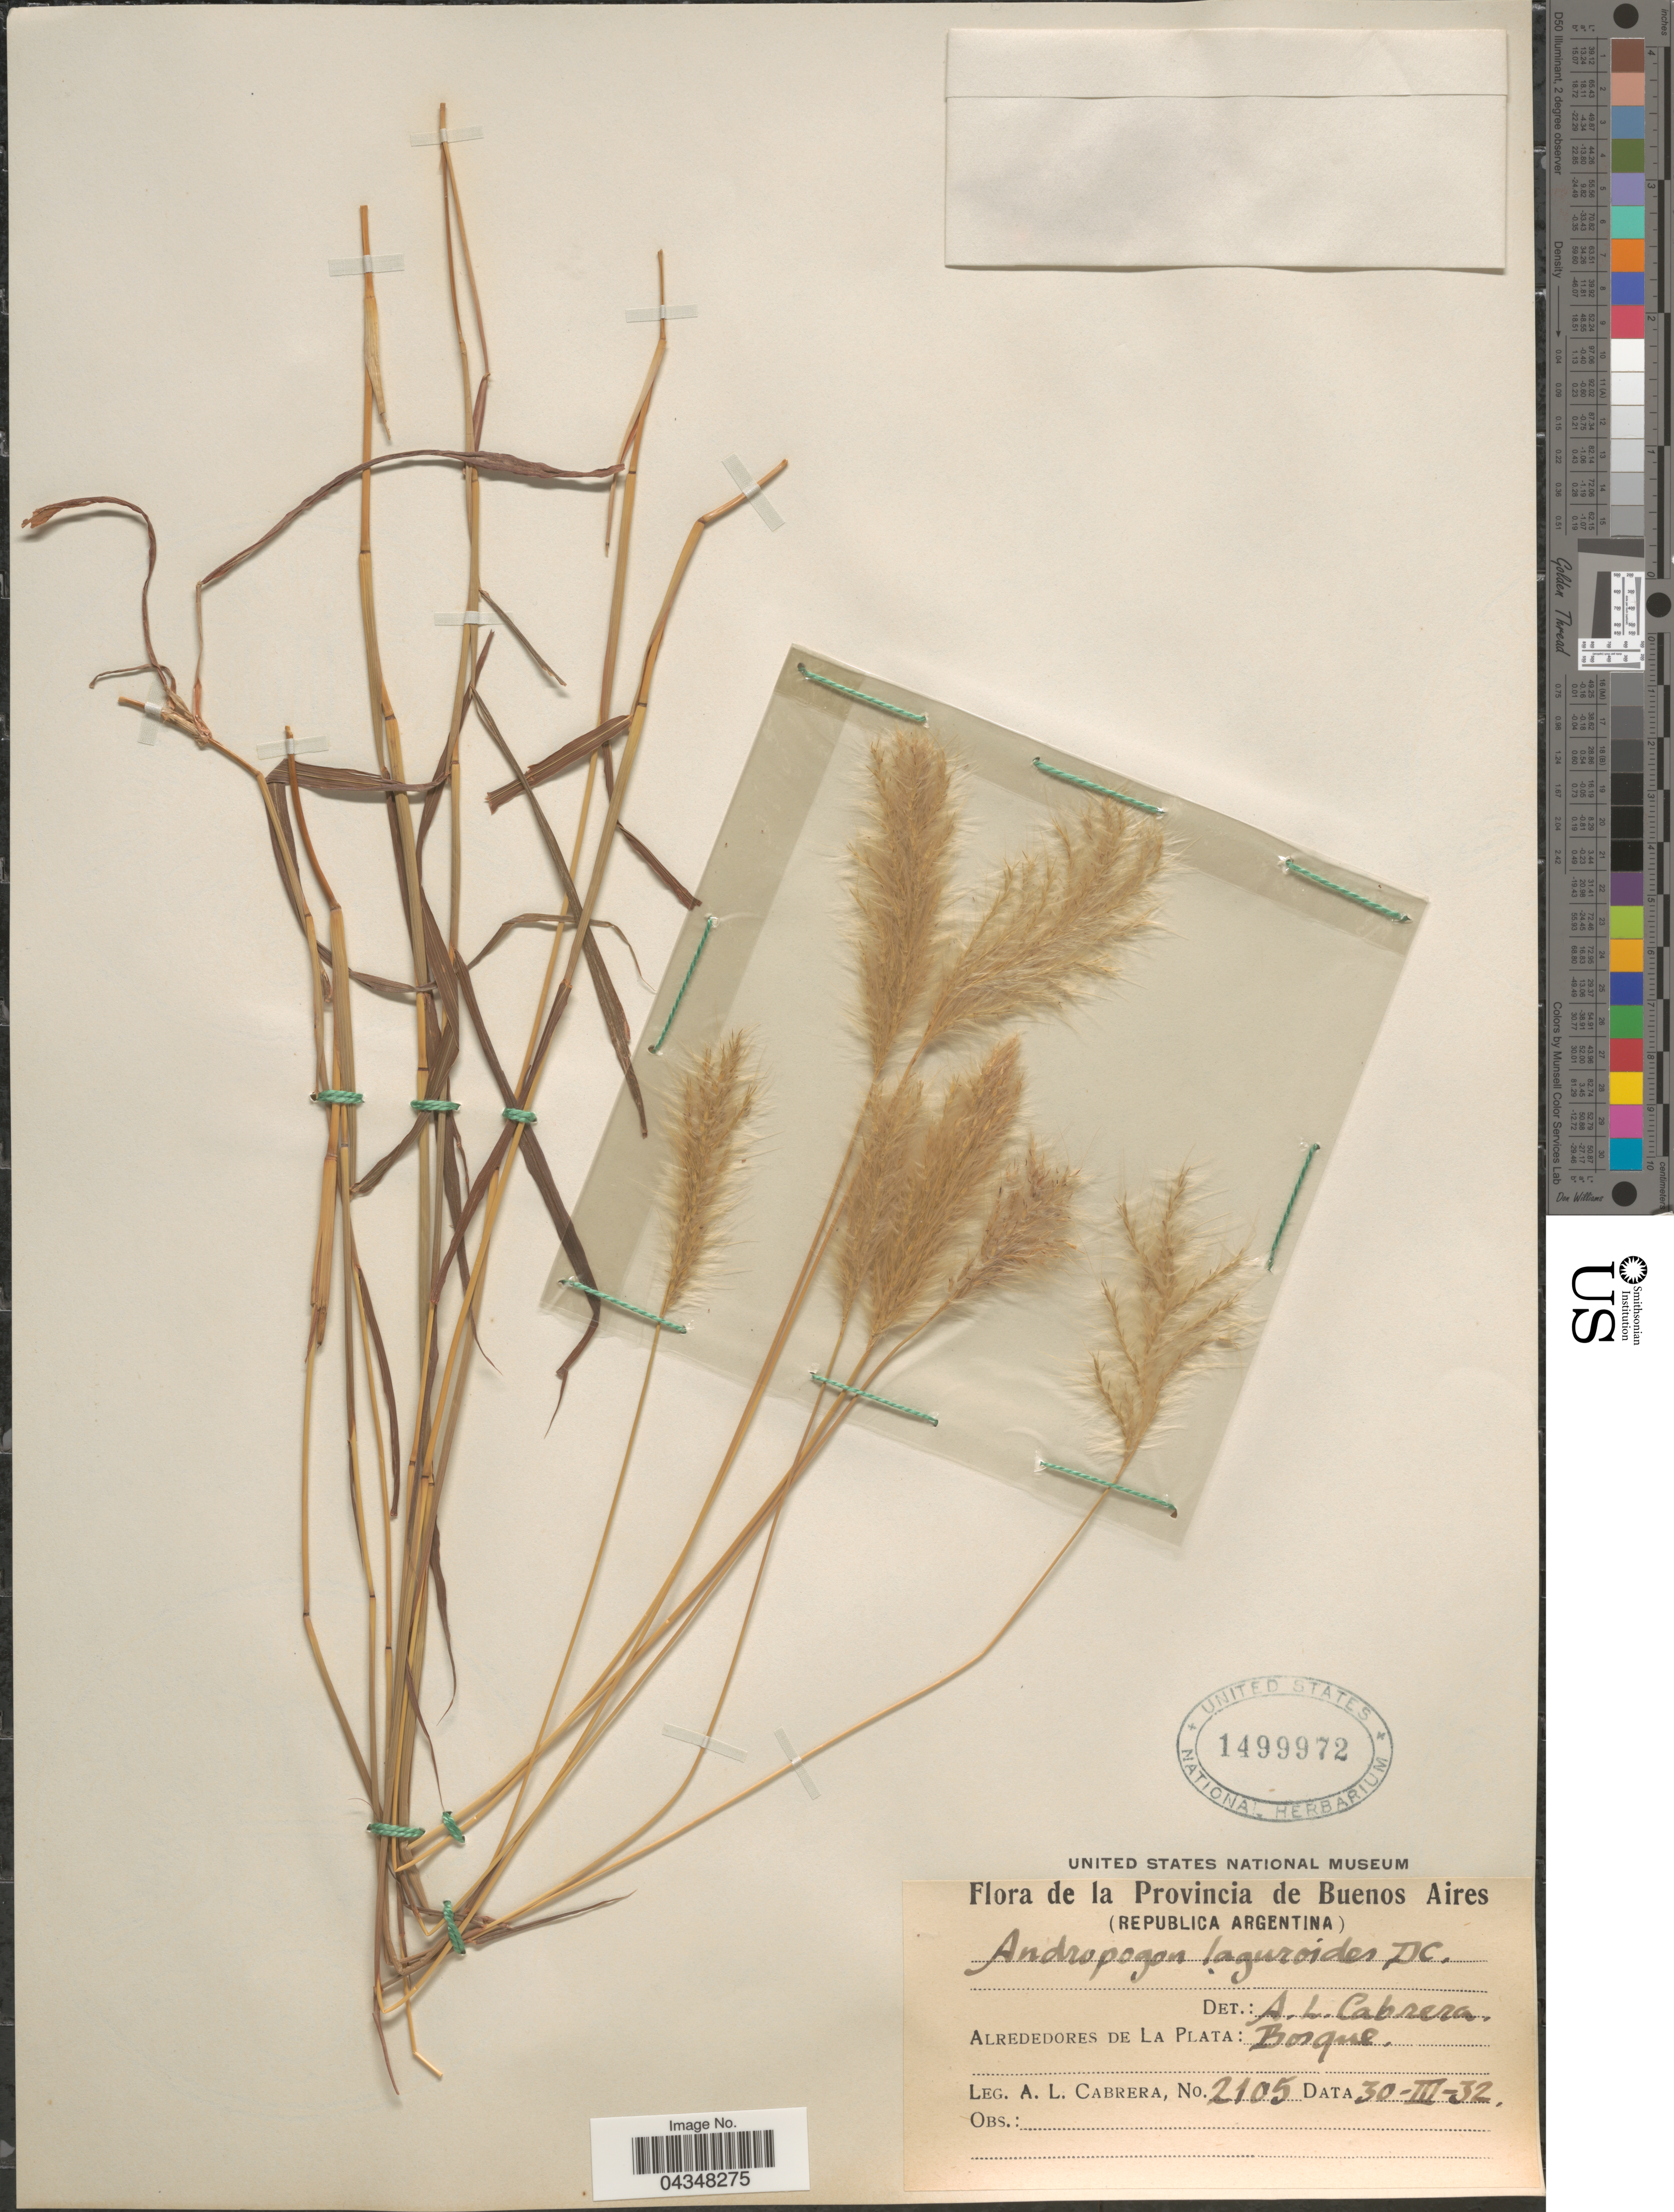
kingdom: Plantae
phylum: Tracheophyta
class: Liliopsida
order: Poales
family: Poaceae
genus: Bothriochloa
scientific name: Bothriochloa laguroides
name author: (DC.) Herter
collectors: A. L. Cabrera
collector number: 2105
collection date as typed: Transcribed d/m/y: 30/3/32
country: Argentina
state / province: Buenos Aires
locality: Republica Argentina. Alrededores de La Plata.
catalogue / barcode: US 1499972